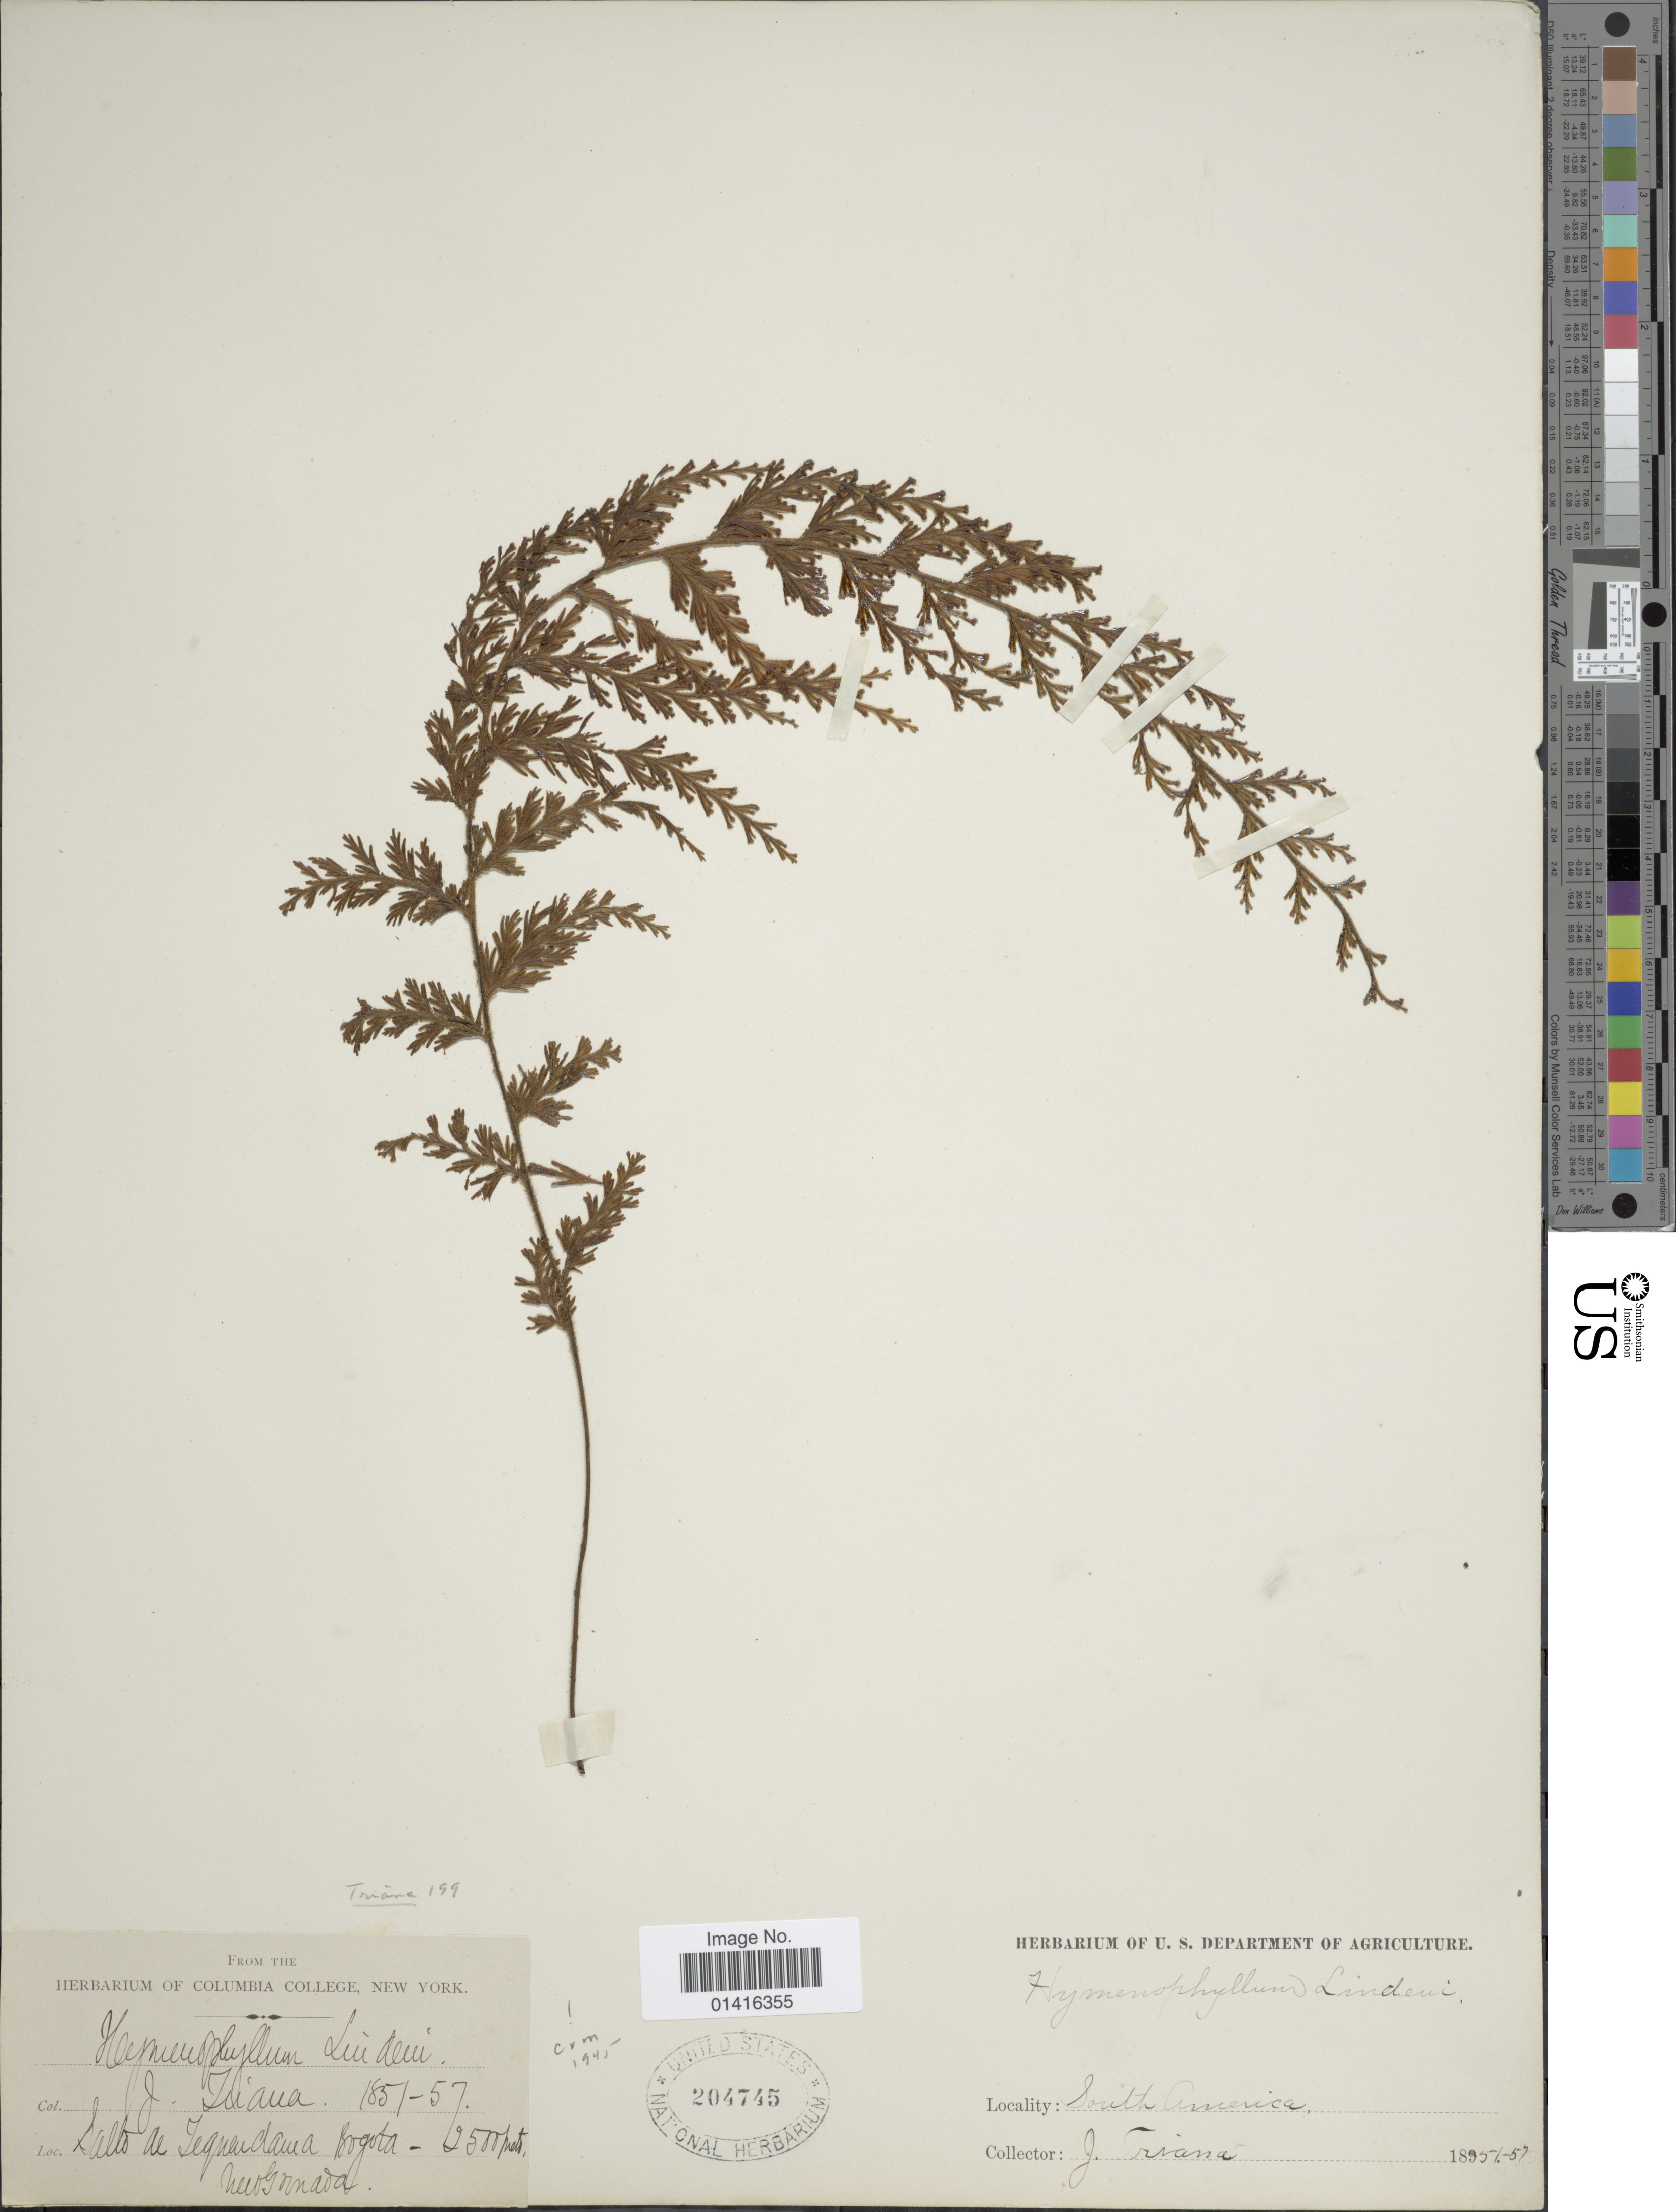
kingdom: Plantae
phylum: Tracheophyta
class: Polypodiopsida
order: Hymenophyllales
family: Hymenophyllaceae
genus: Hymenophyllum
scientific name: Hymenophyllum lindenii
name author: Hook.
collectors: J. Triana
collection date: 1851/1857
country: Colombia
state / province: Bogota D.C.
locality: Salto de Ieqneudama. New Grenada.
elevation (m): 2500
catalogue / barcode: US 204745